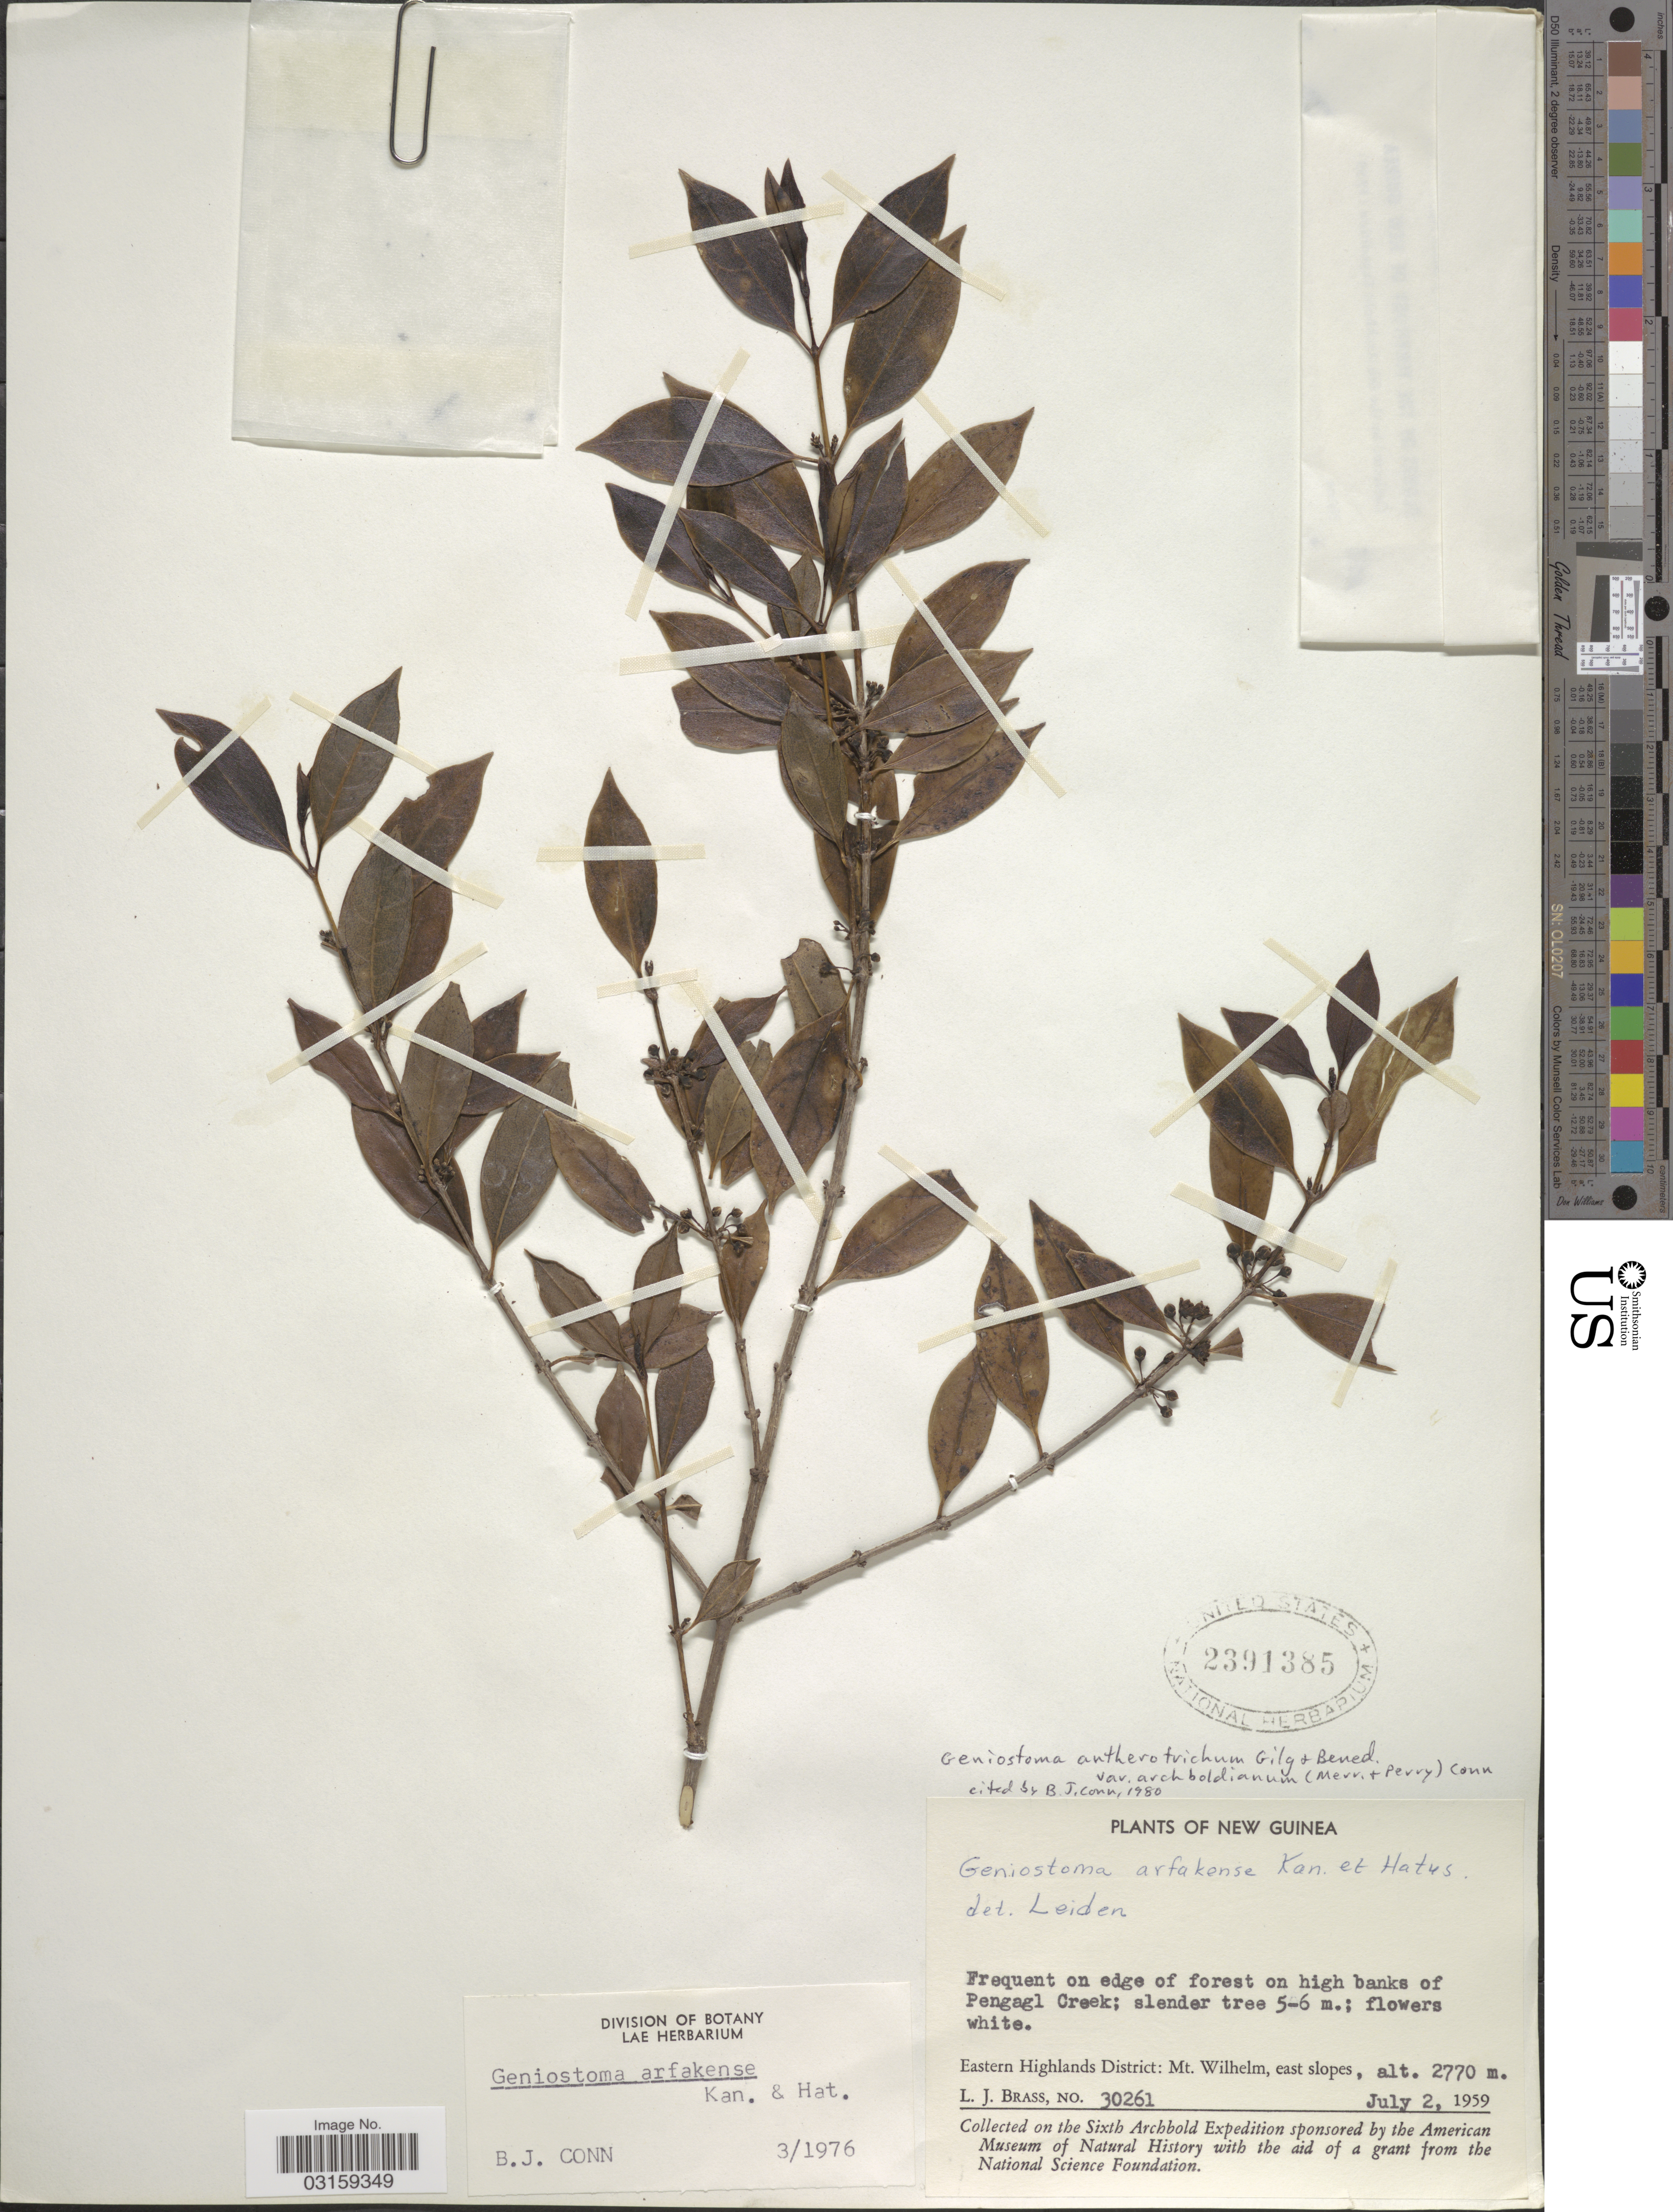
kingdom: Plantae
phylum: Tracheophyta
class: Magnoliopsida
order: Gentianales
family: Loganiaceae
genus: Geniostoma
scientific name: Geniostoma antherotrichum var. archboldianum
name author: (Merr. & L.M. Perry) B.J. Conn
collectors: L. J. Brass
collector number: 30261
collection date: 1959-07-02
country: Papua New Guinea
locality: New Guinea. Eastern Highlands District: Mt. Wilhelm, east slopes. On high banks of Pengagl Creek.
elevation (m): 2770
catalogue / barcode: US 2391385